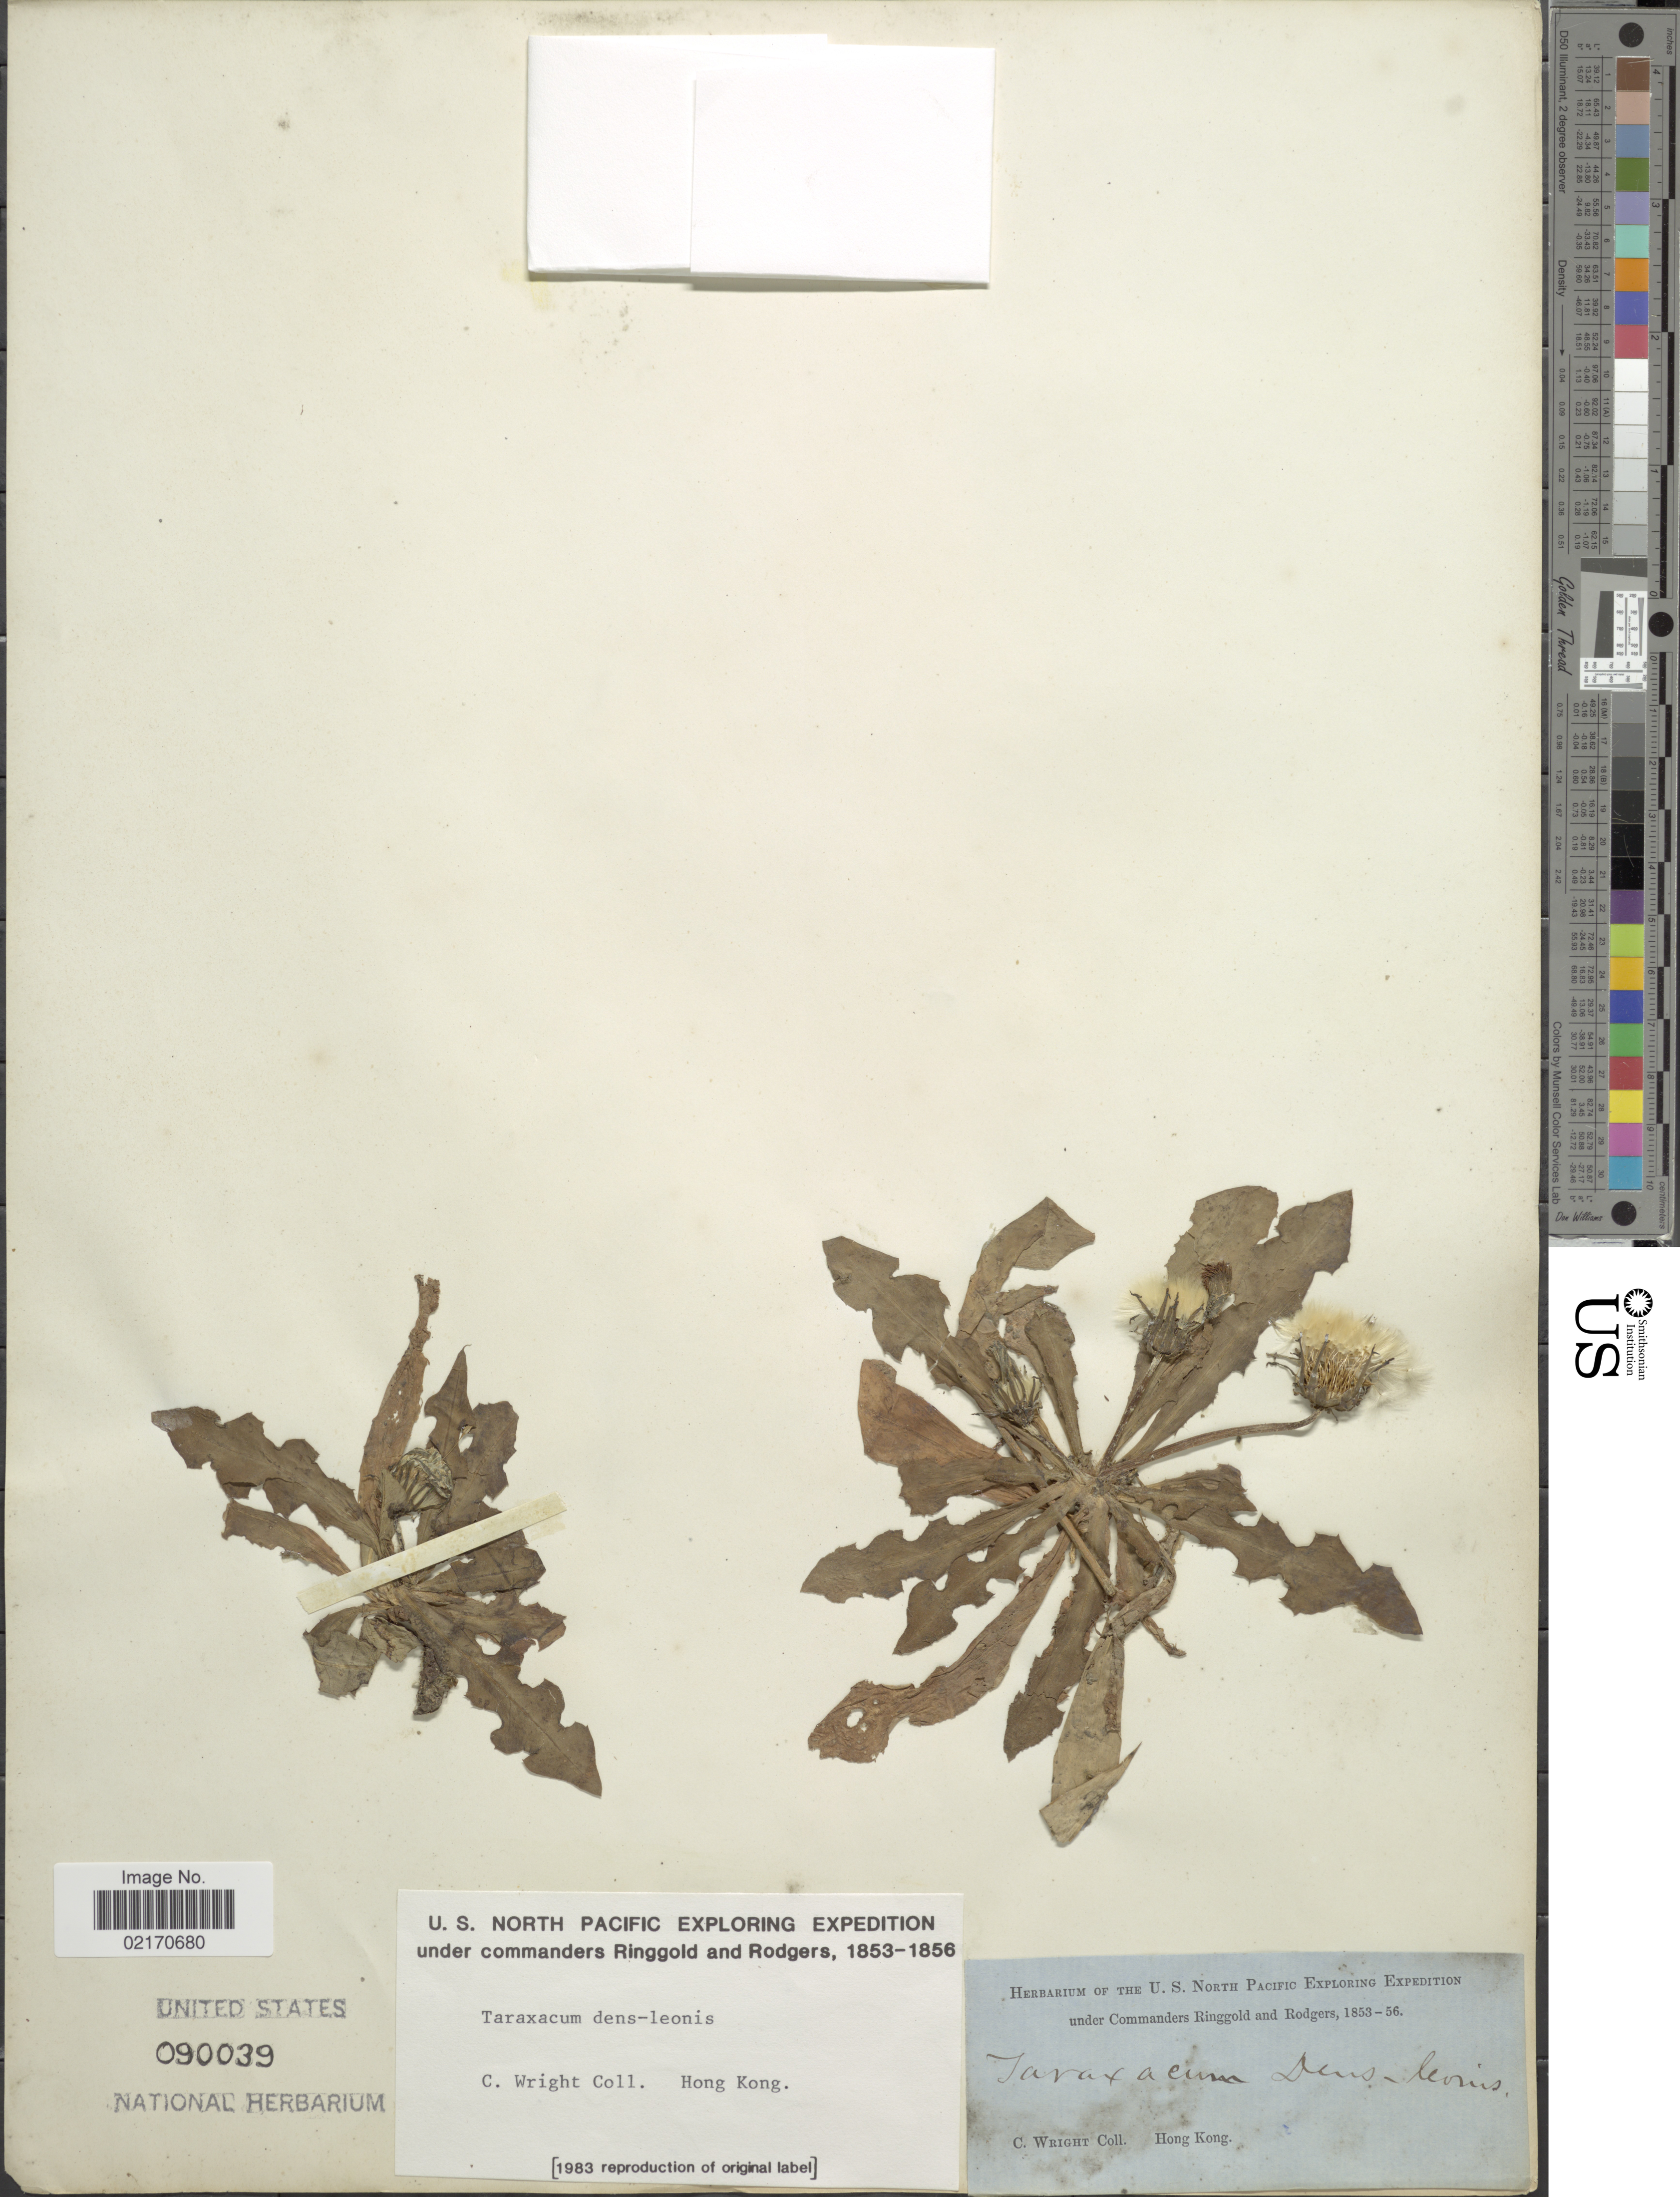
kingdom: Plantae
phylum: Tracheophyta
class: Magnoliopsida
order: Asterales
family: Asteraceae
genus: Taraxacum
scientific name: Taraxacum campylodes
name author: G.E. Haglund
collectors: C. Wright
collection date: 1853/1856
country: China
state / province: Hong Kong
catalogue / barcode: US 90039